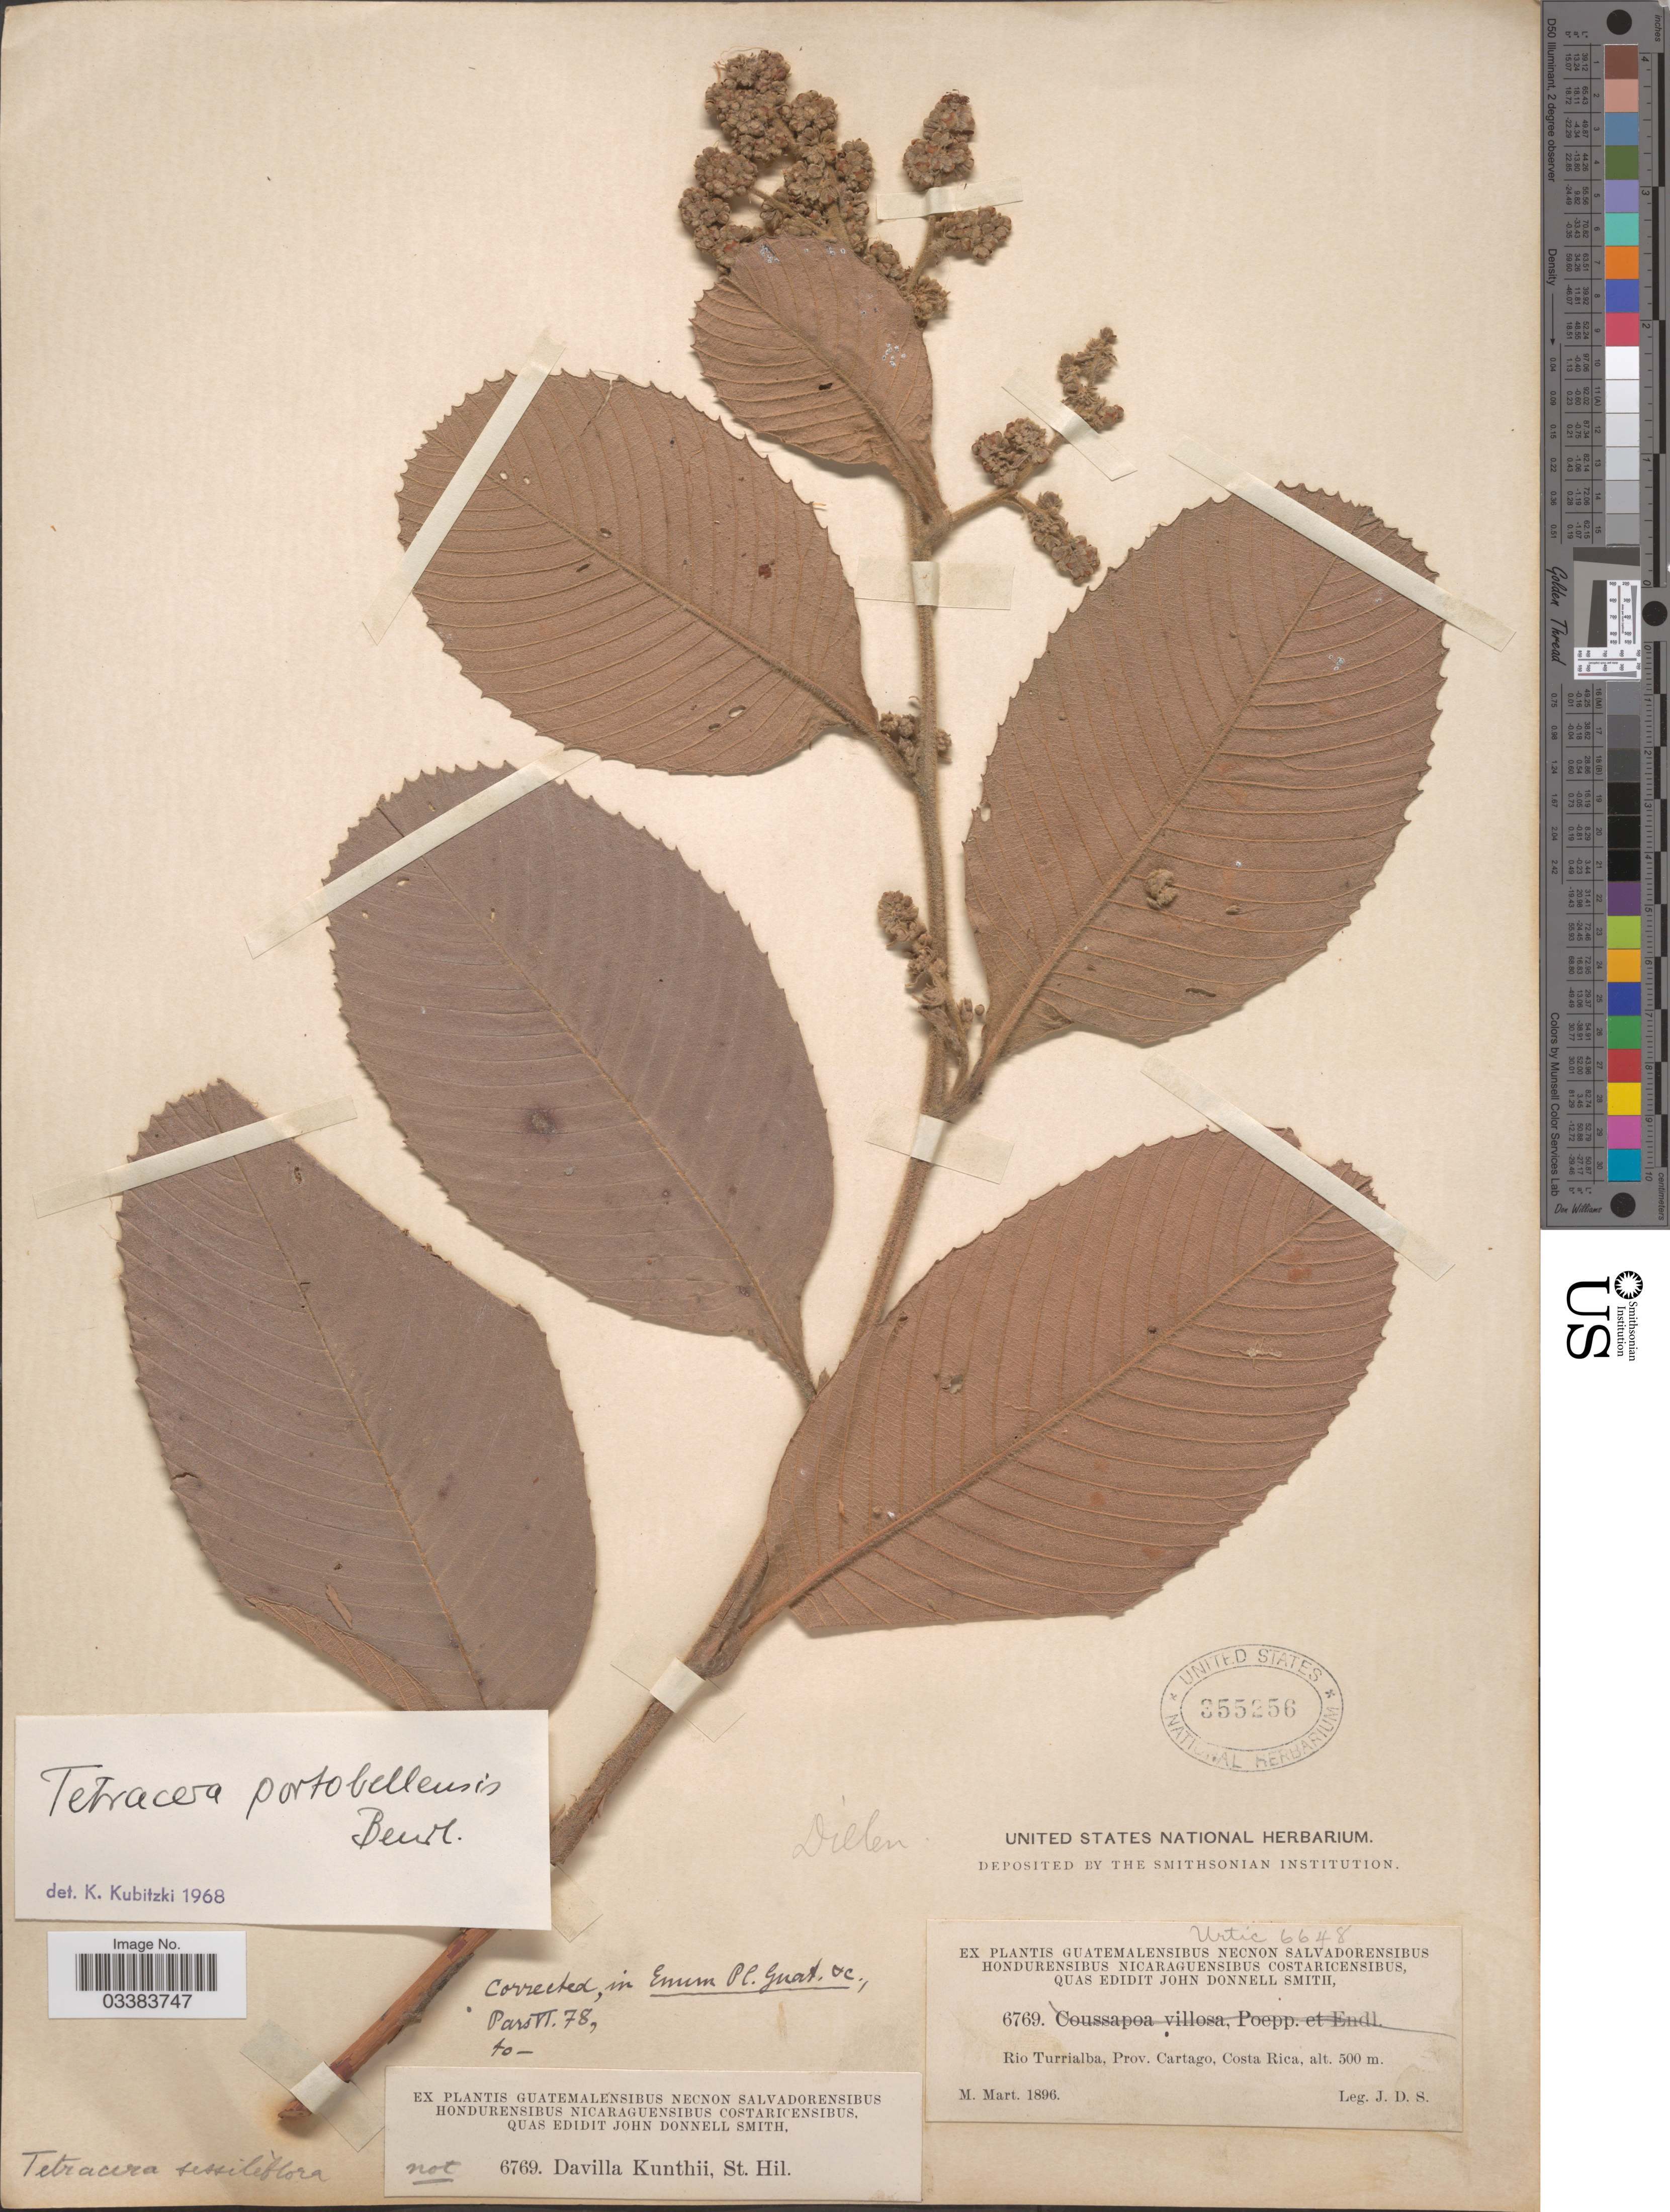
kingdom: Plantae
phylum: Tracheophyta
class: Magnoliopsida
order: Dilleniales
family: Dilleniaceae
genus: Tetracera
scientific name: Tetracera portobellensis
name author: Beurl.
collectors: J. Donnell Smith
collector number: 6769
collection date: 1896-03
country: Costa Rica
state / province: Cartago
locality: Rio Turrialba.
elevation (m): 500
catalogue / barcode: US 355256